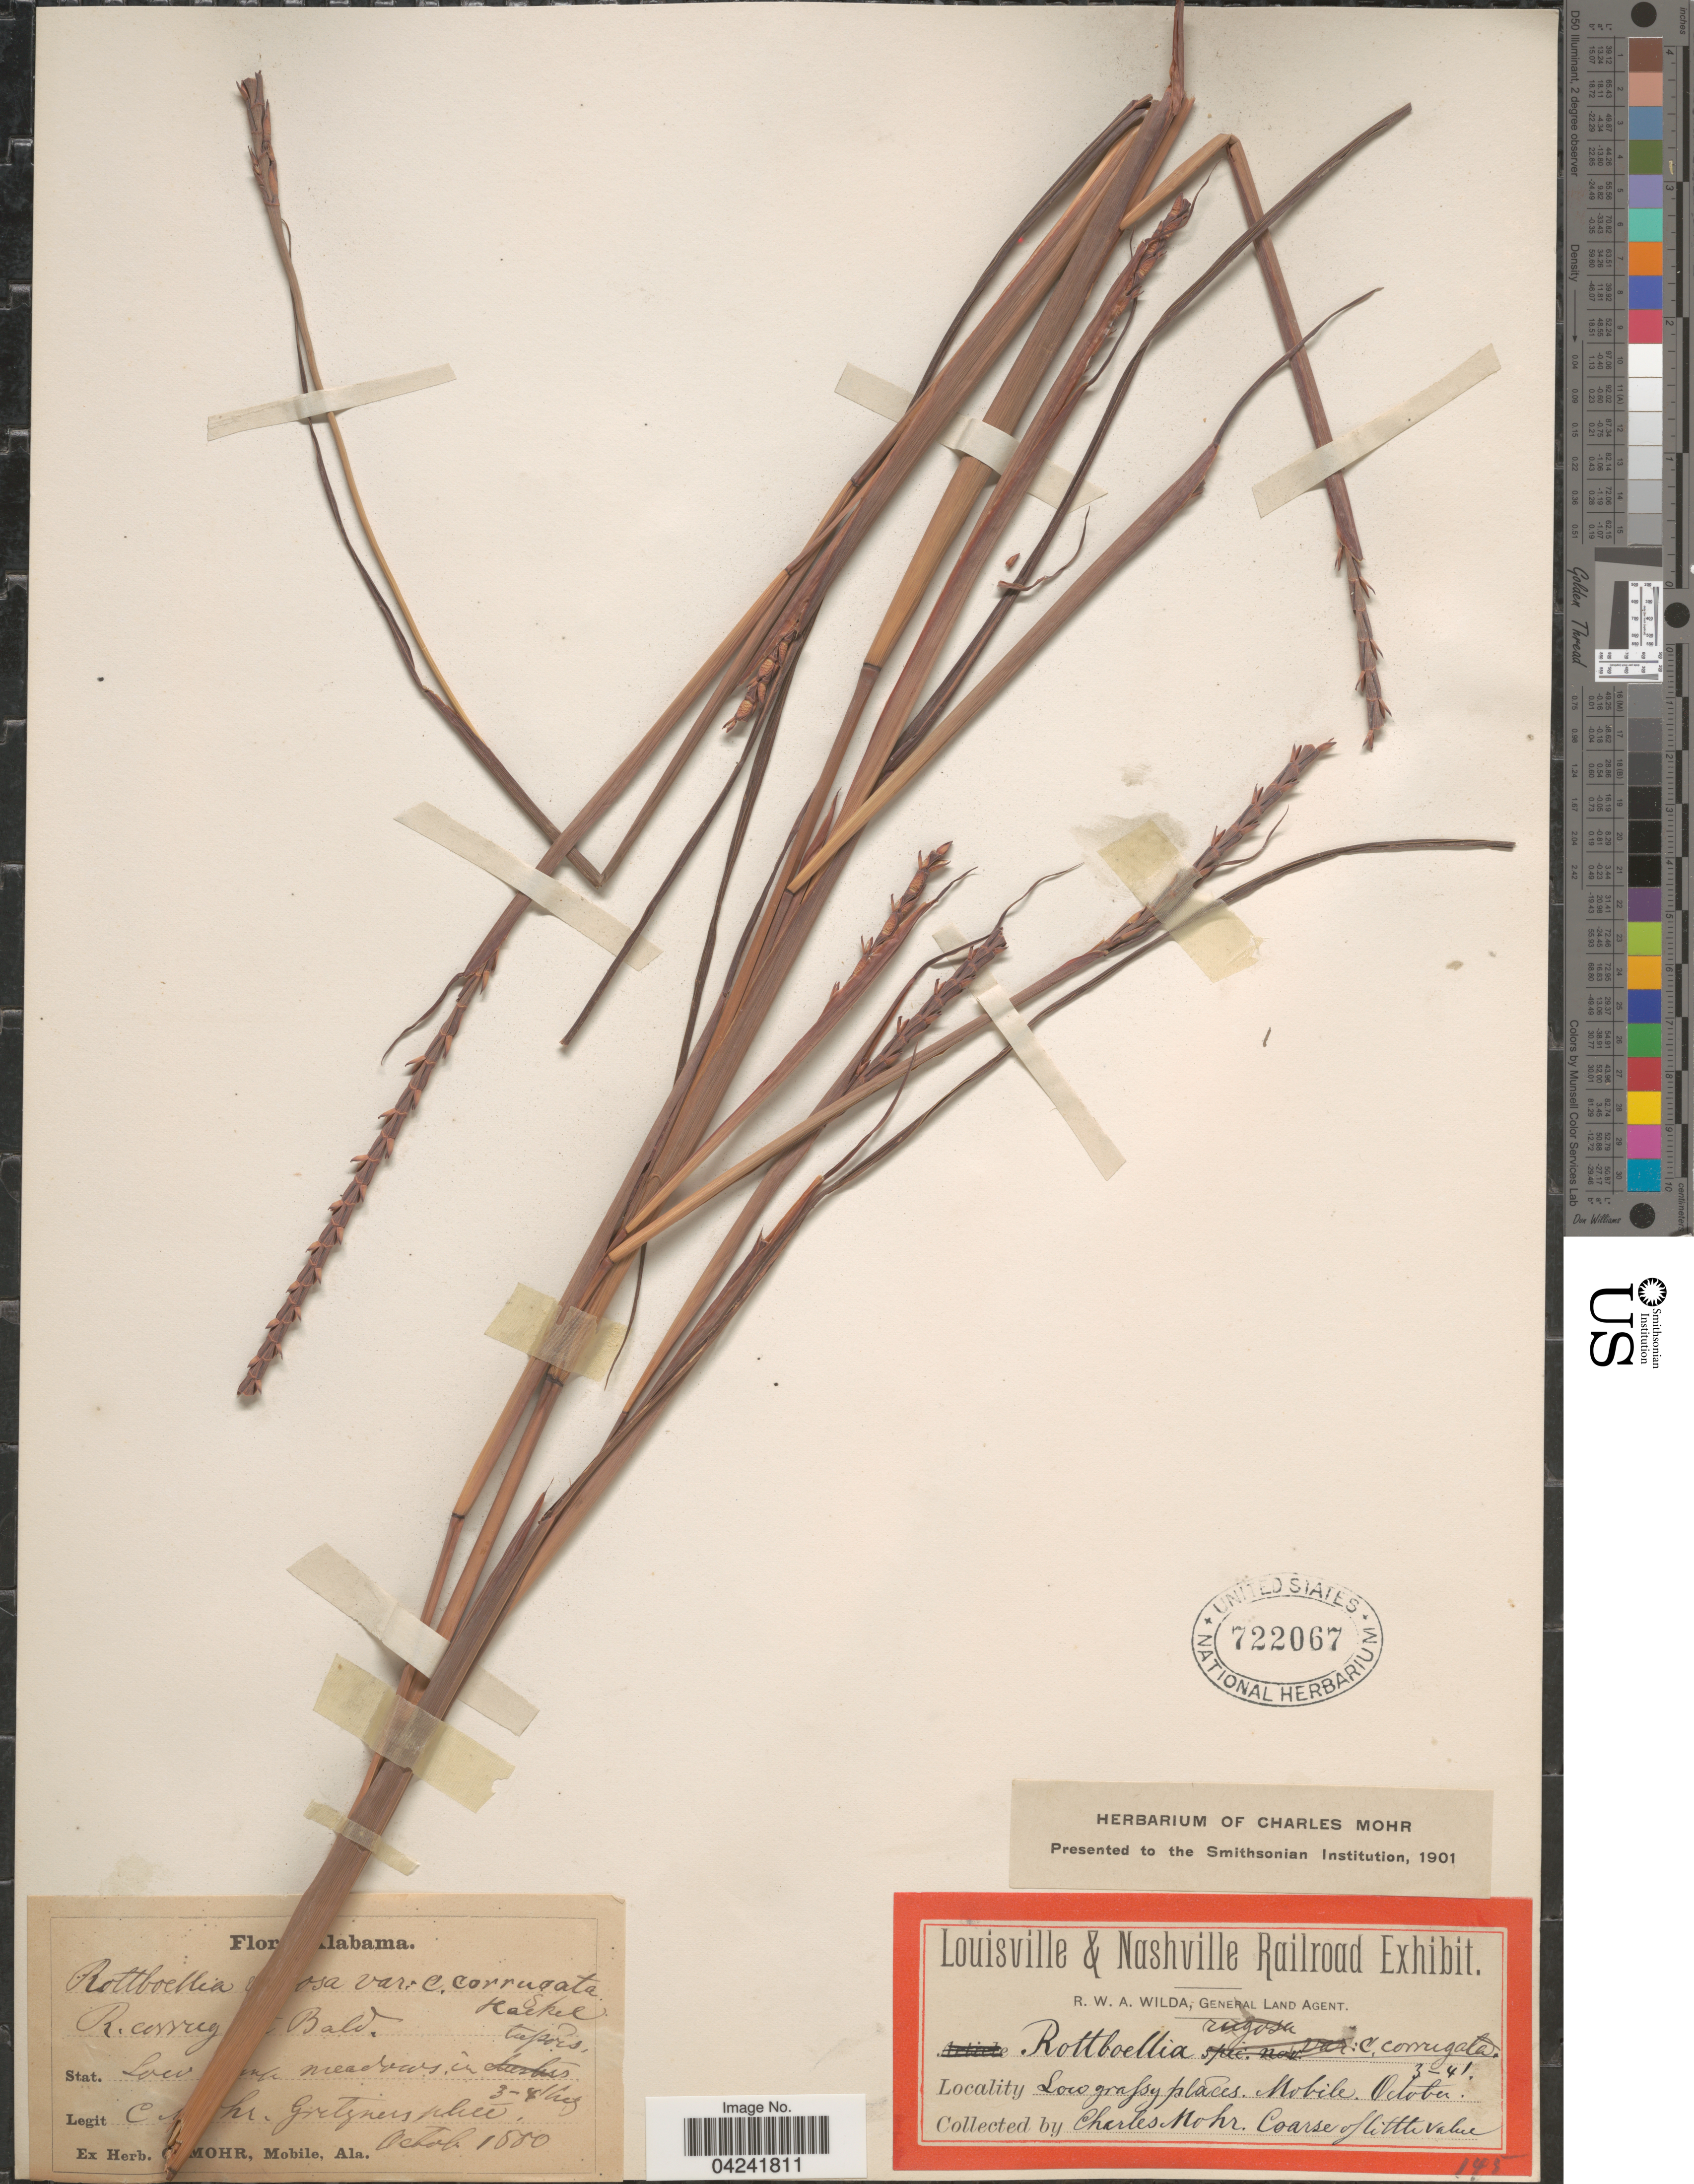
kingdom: Plantae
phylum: Tracheophyta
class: Liliopsida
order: Poales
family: Poaceae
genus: Mnesithea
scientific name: Mnesithea tessellata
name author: (Steud.) de Koning & Sosef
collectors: Mohr, C. T. (herbarium)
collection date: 1880-10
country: United States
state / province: Alabama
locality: Low grassy places. Mobile.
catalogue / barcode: US 722067